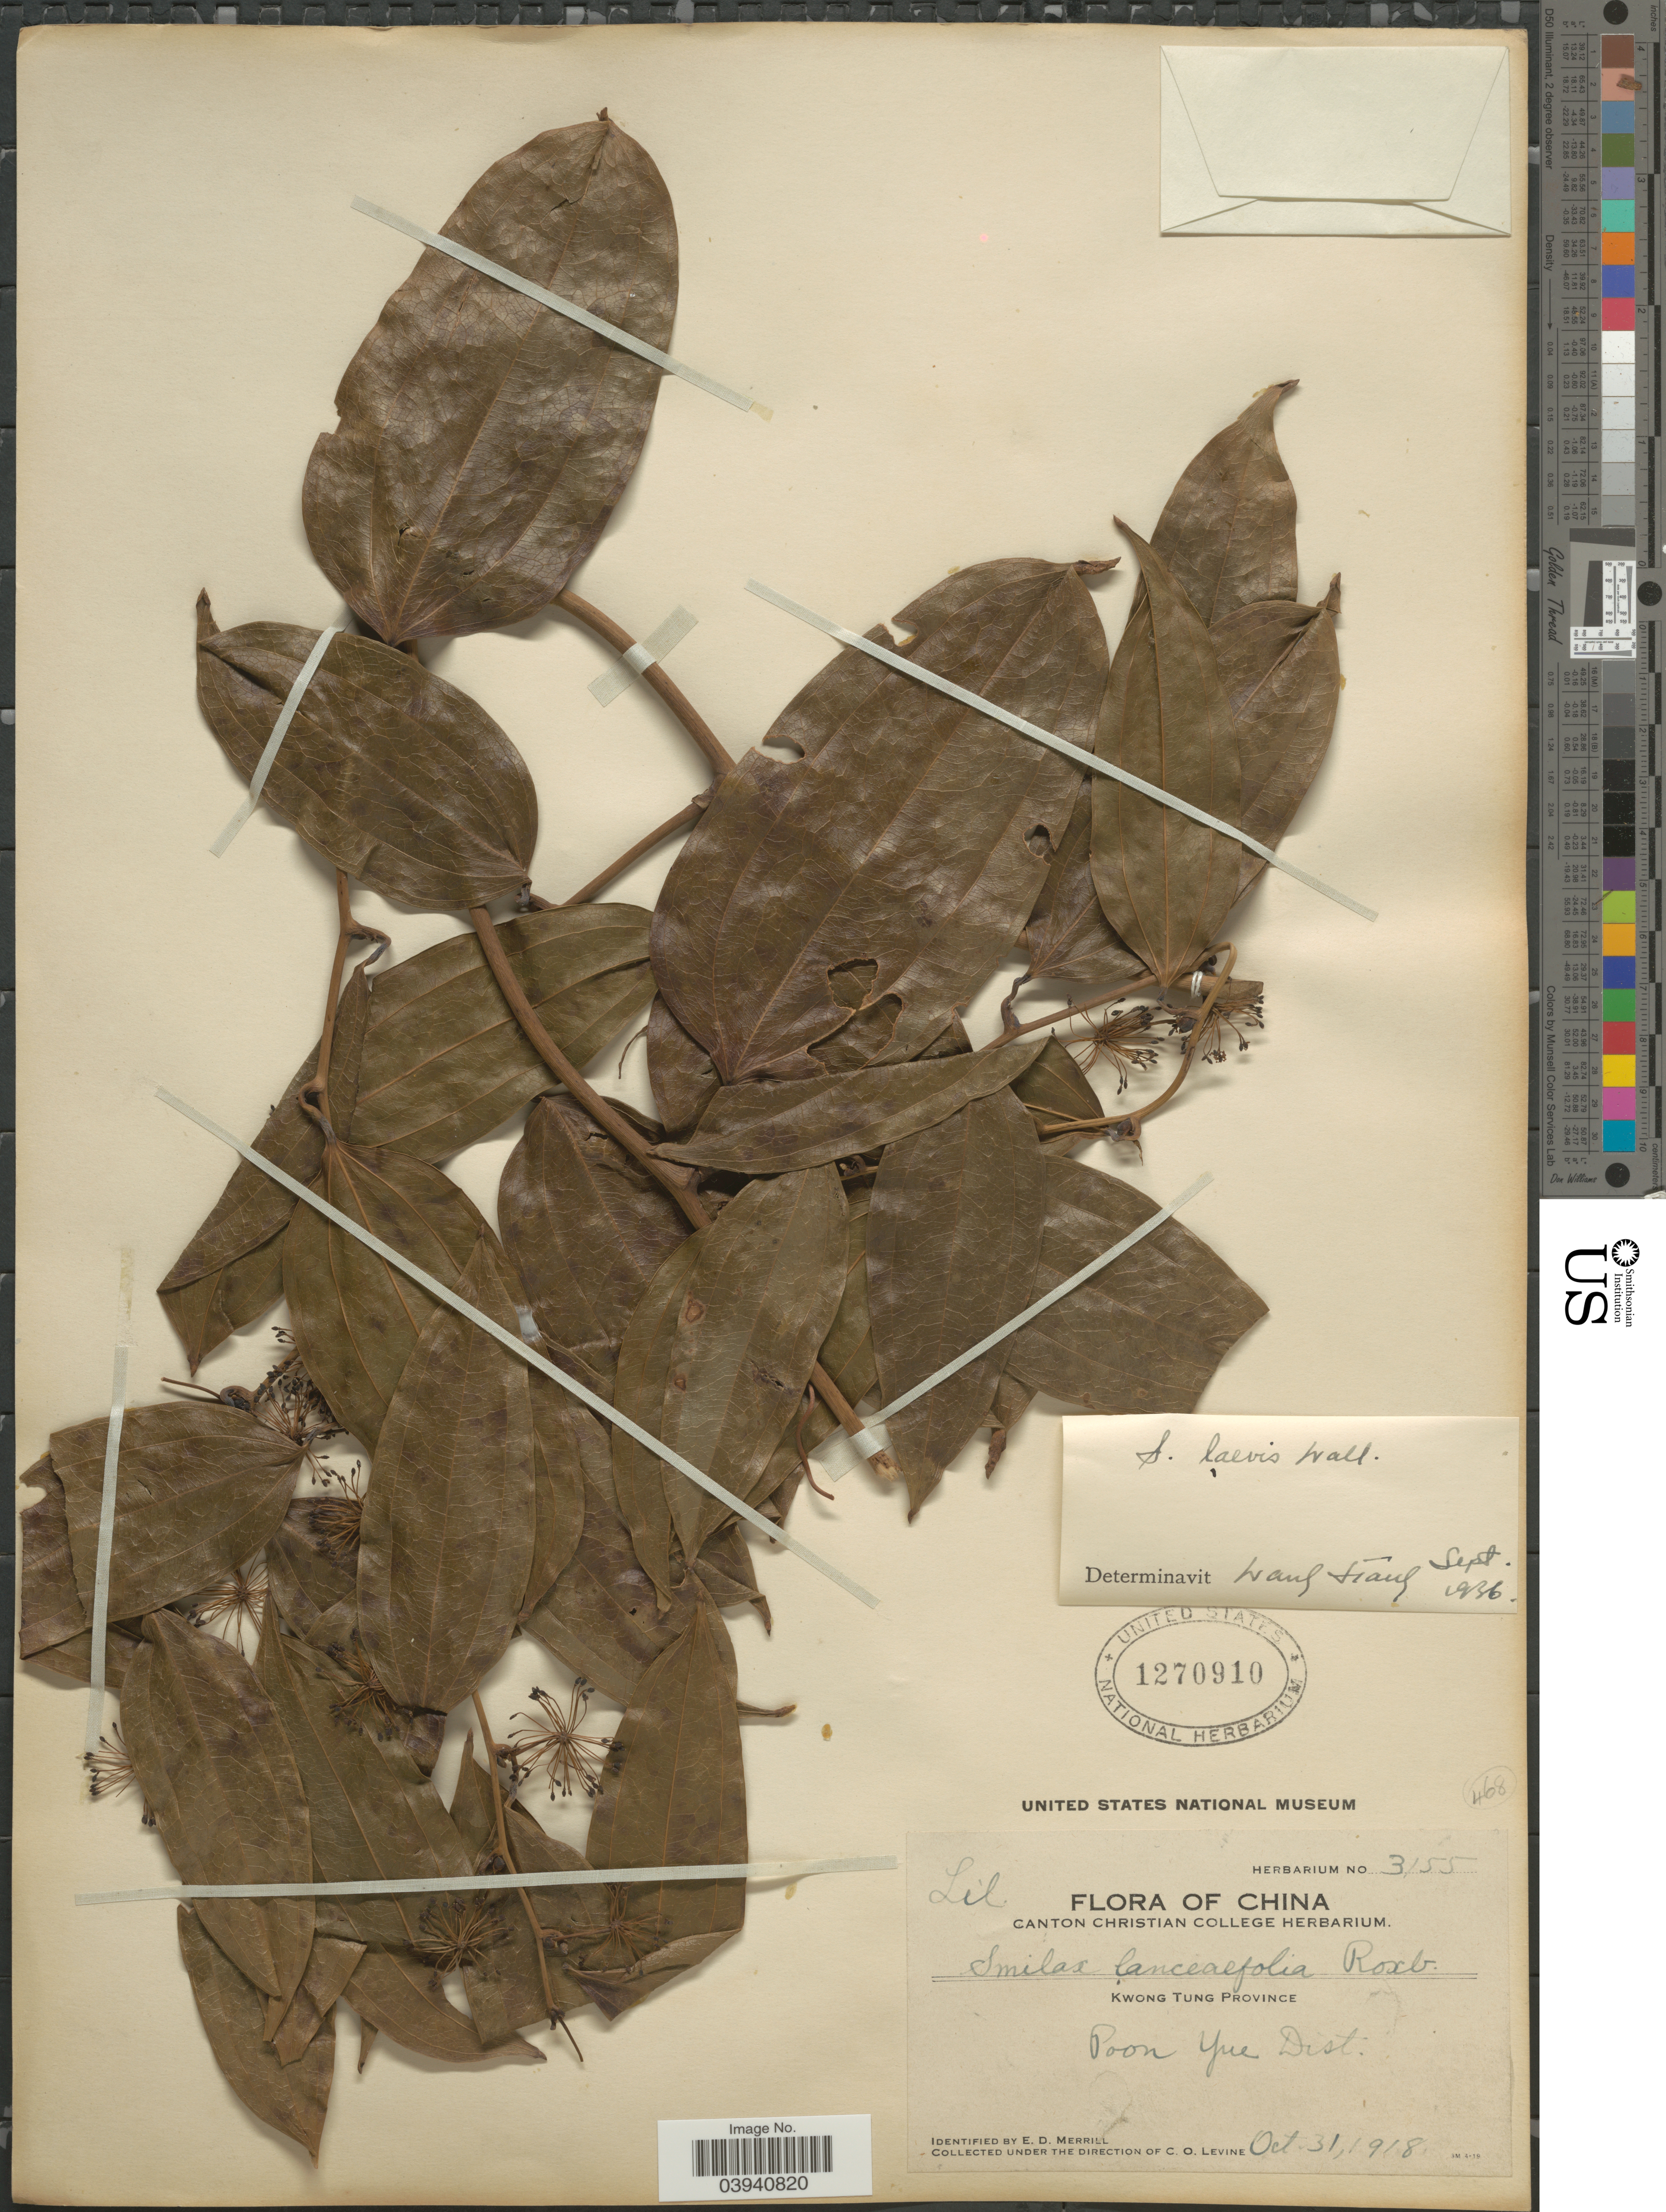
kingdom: Plantae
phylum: Tracheophyta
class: Liliopsida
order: Liliales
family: Smilacaceae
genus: Smilax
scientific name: Smilax laevis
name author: Wall. ex A. DC.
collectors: C. O. Levine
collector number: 3155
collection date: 1918-10-31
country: China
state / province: Guangdong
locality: Kwong Tung Province. Poon Yue Dist.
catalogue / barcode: US 1270910